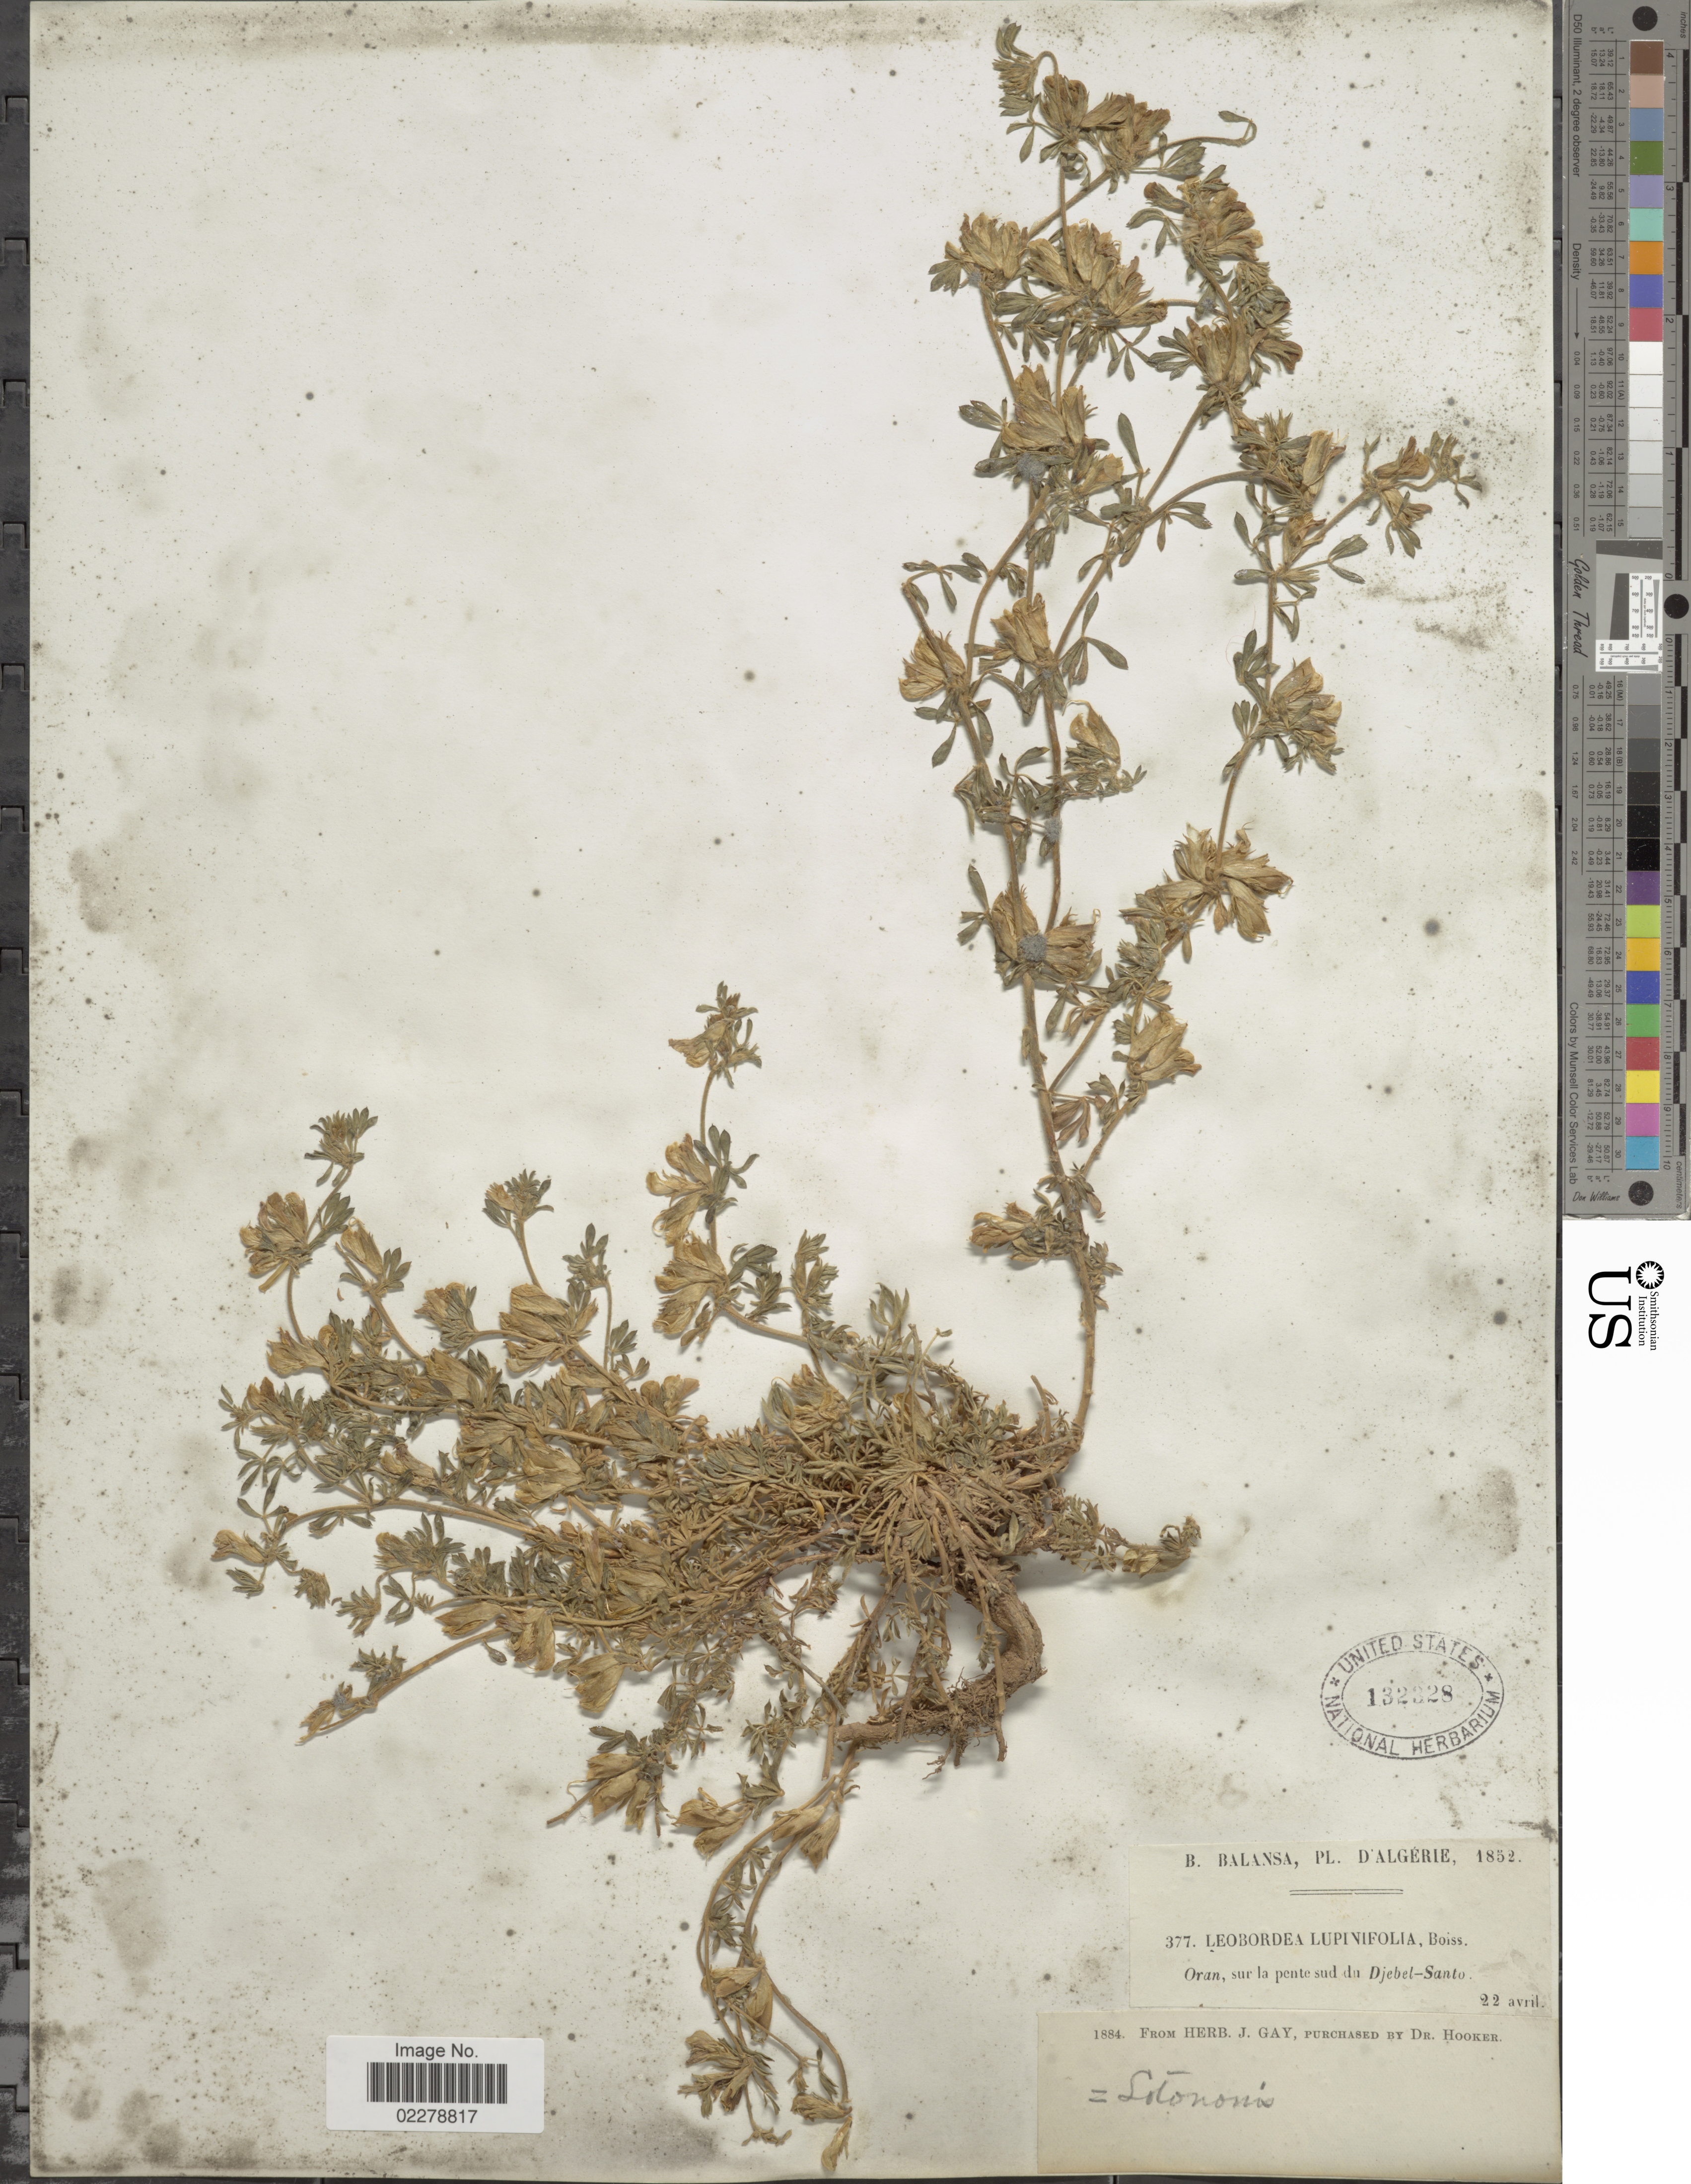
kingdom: Plantae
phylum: Tracheophyta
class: Magnoliopsida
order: Fabales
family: Fabaceae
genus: Lotononis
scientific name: Lotononis lupinifolia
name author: (Boiss.) Benth.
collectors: B. Balansa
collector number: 377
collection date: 1852-04-22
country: Algeria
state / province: Oran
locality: D'Algerie. Oran, sur la pente sud da Djebel-Santo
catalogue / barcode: US 132328